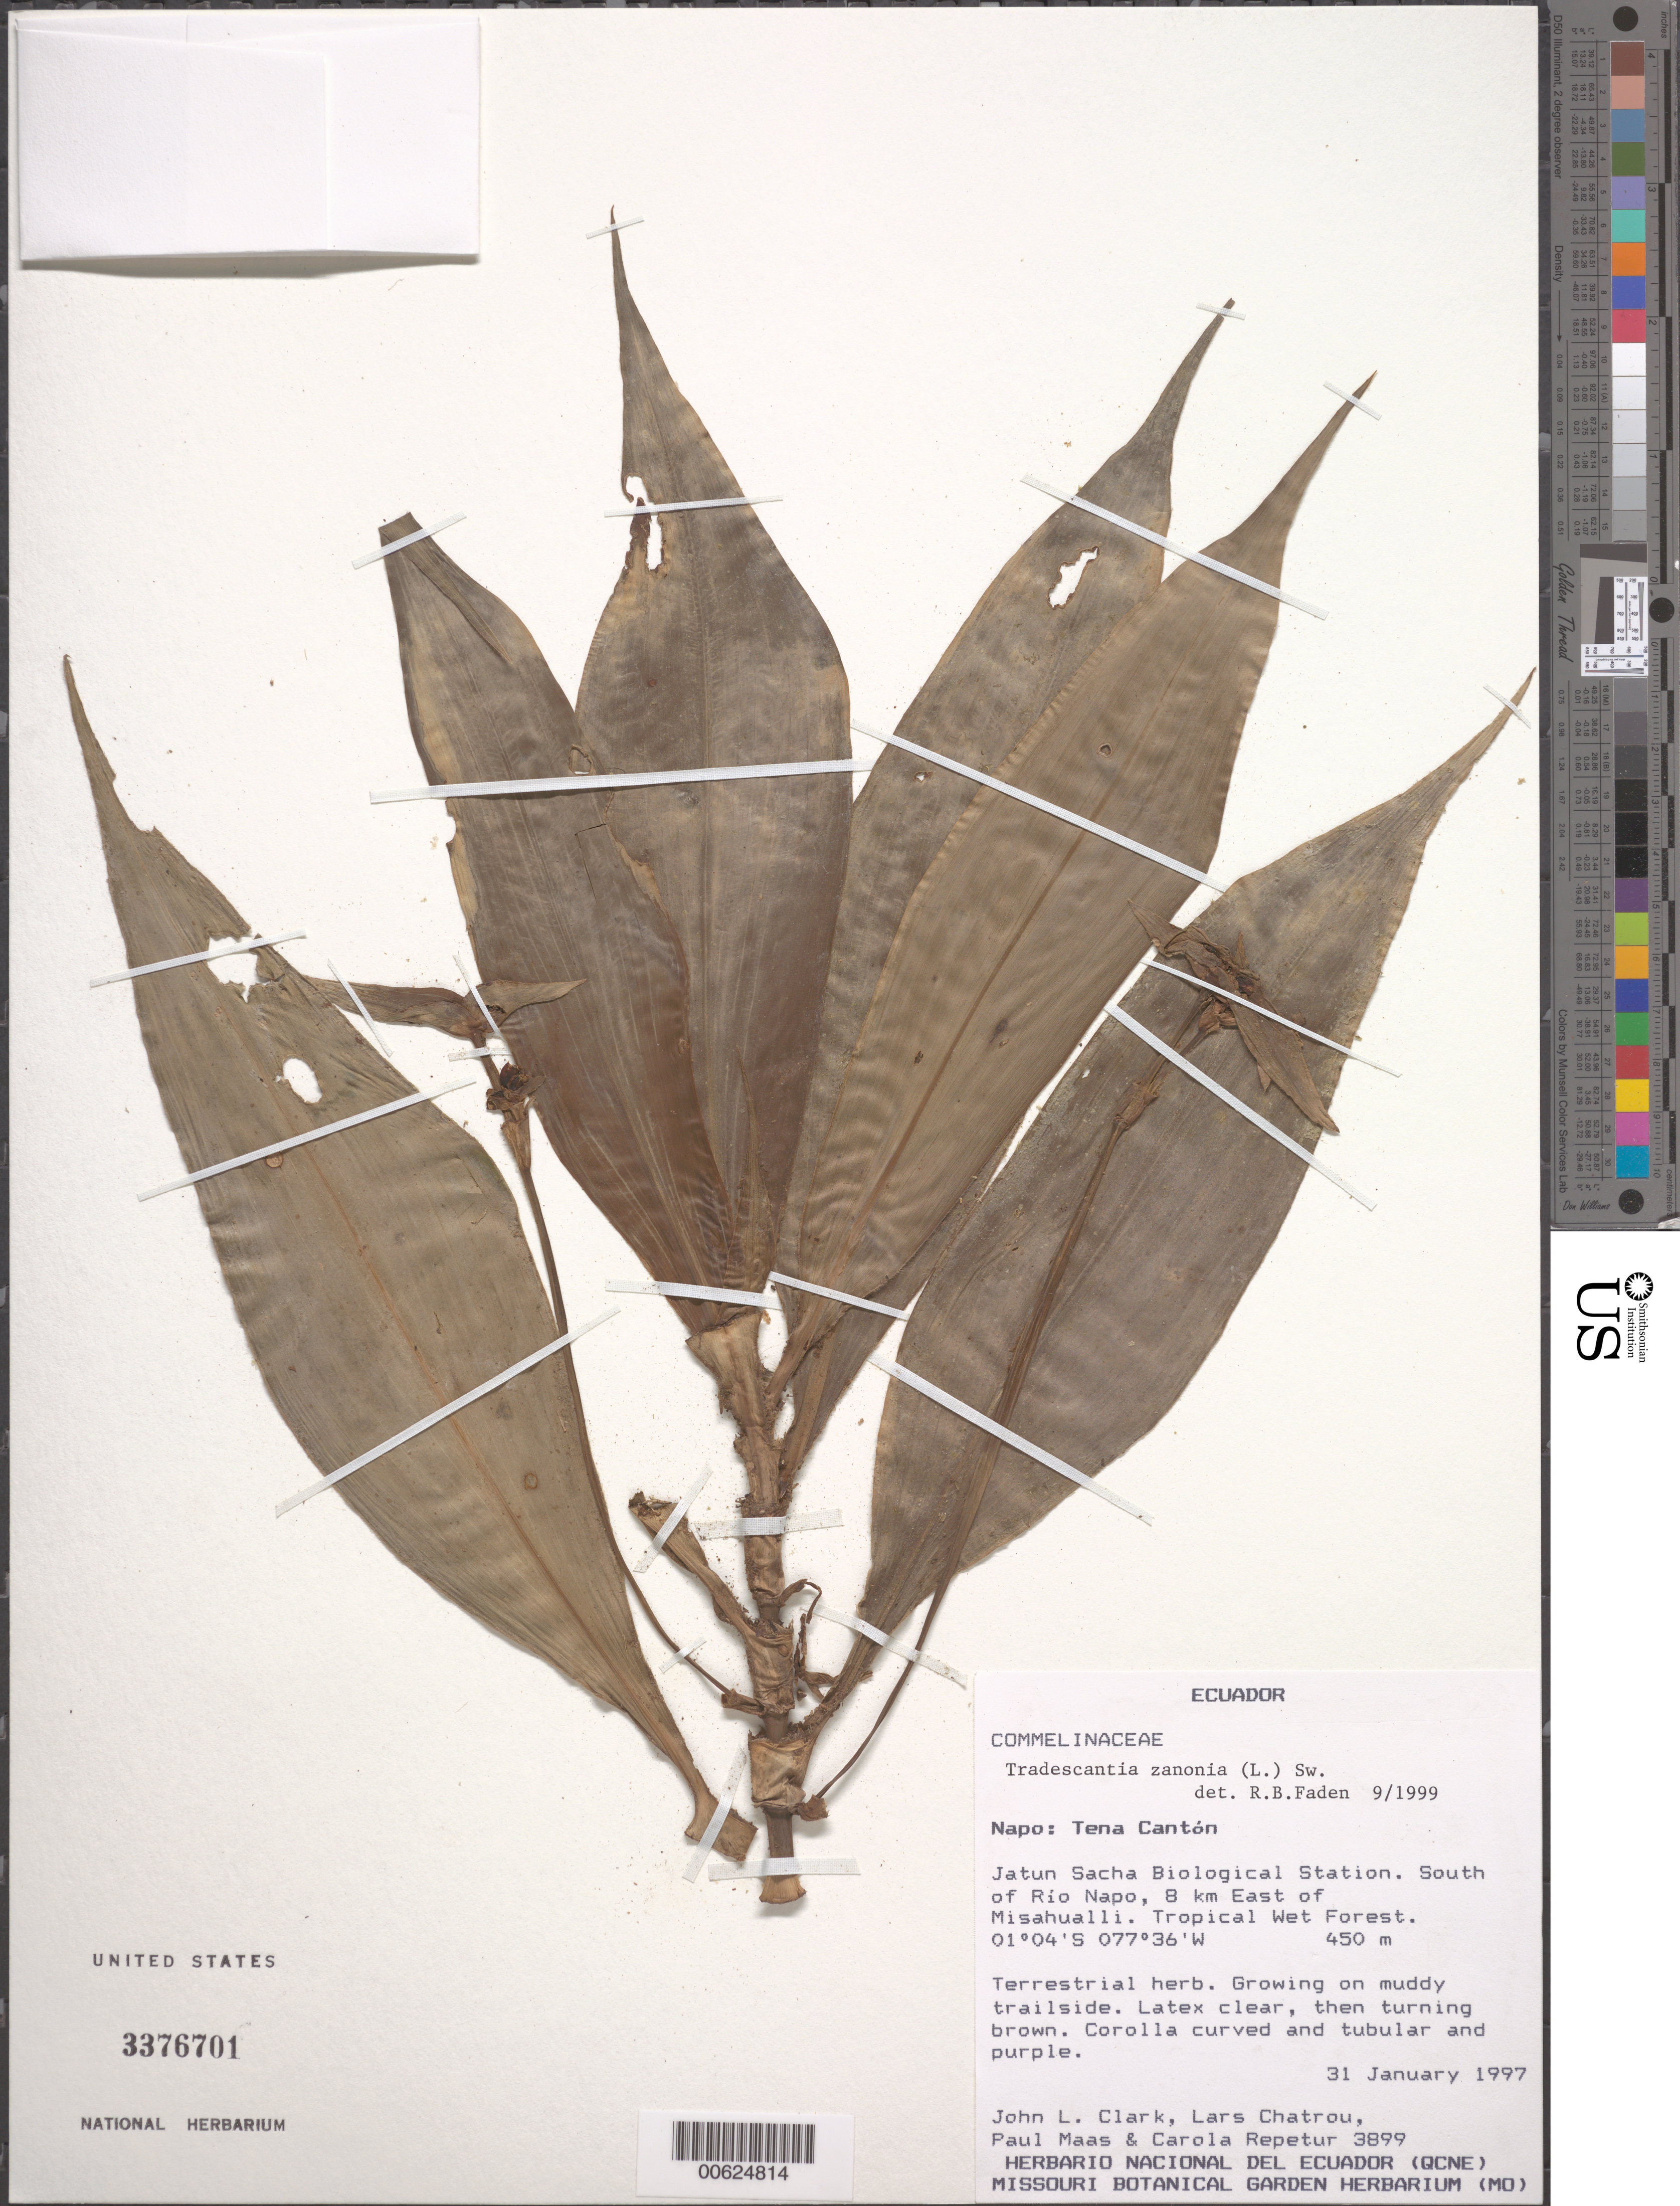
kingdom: Plantae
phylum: Tracheophyta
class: Liliopsida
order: Commelinales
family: Commelinaceae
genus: Tradescantia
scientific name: Tradescantia zanonia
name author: (L.) Sw.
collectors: J. L. Clark, L. W. Chatrou, P. Maas & C. Repetur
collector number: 3899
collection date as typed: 31 Jan 1997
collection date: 1997-01-31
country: Ecuador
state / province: Napo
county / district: Tena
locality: Tena Canton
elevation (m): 450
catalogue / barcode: US 3376701